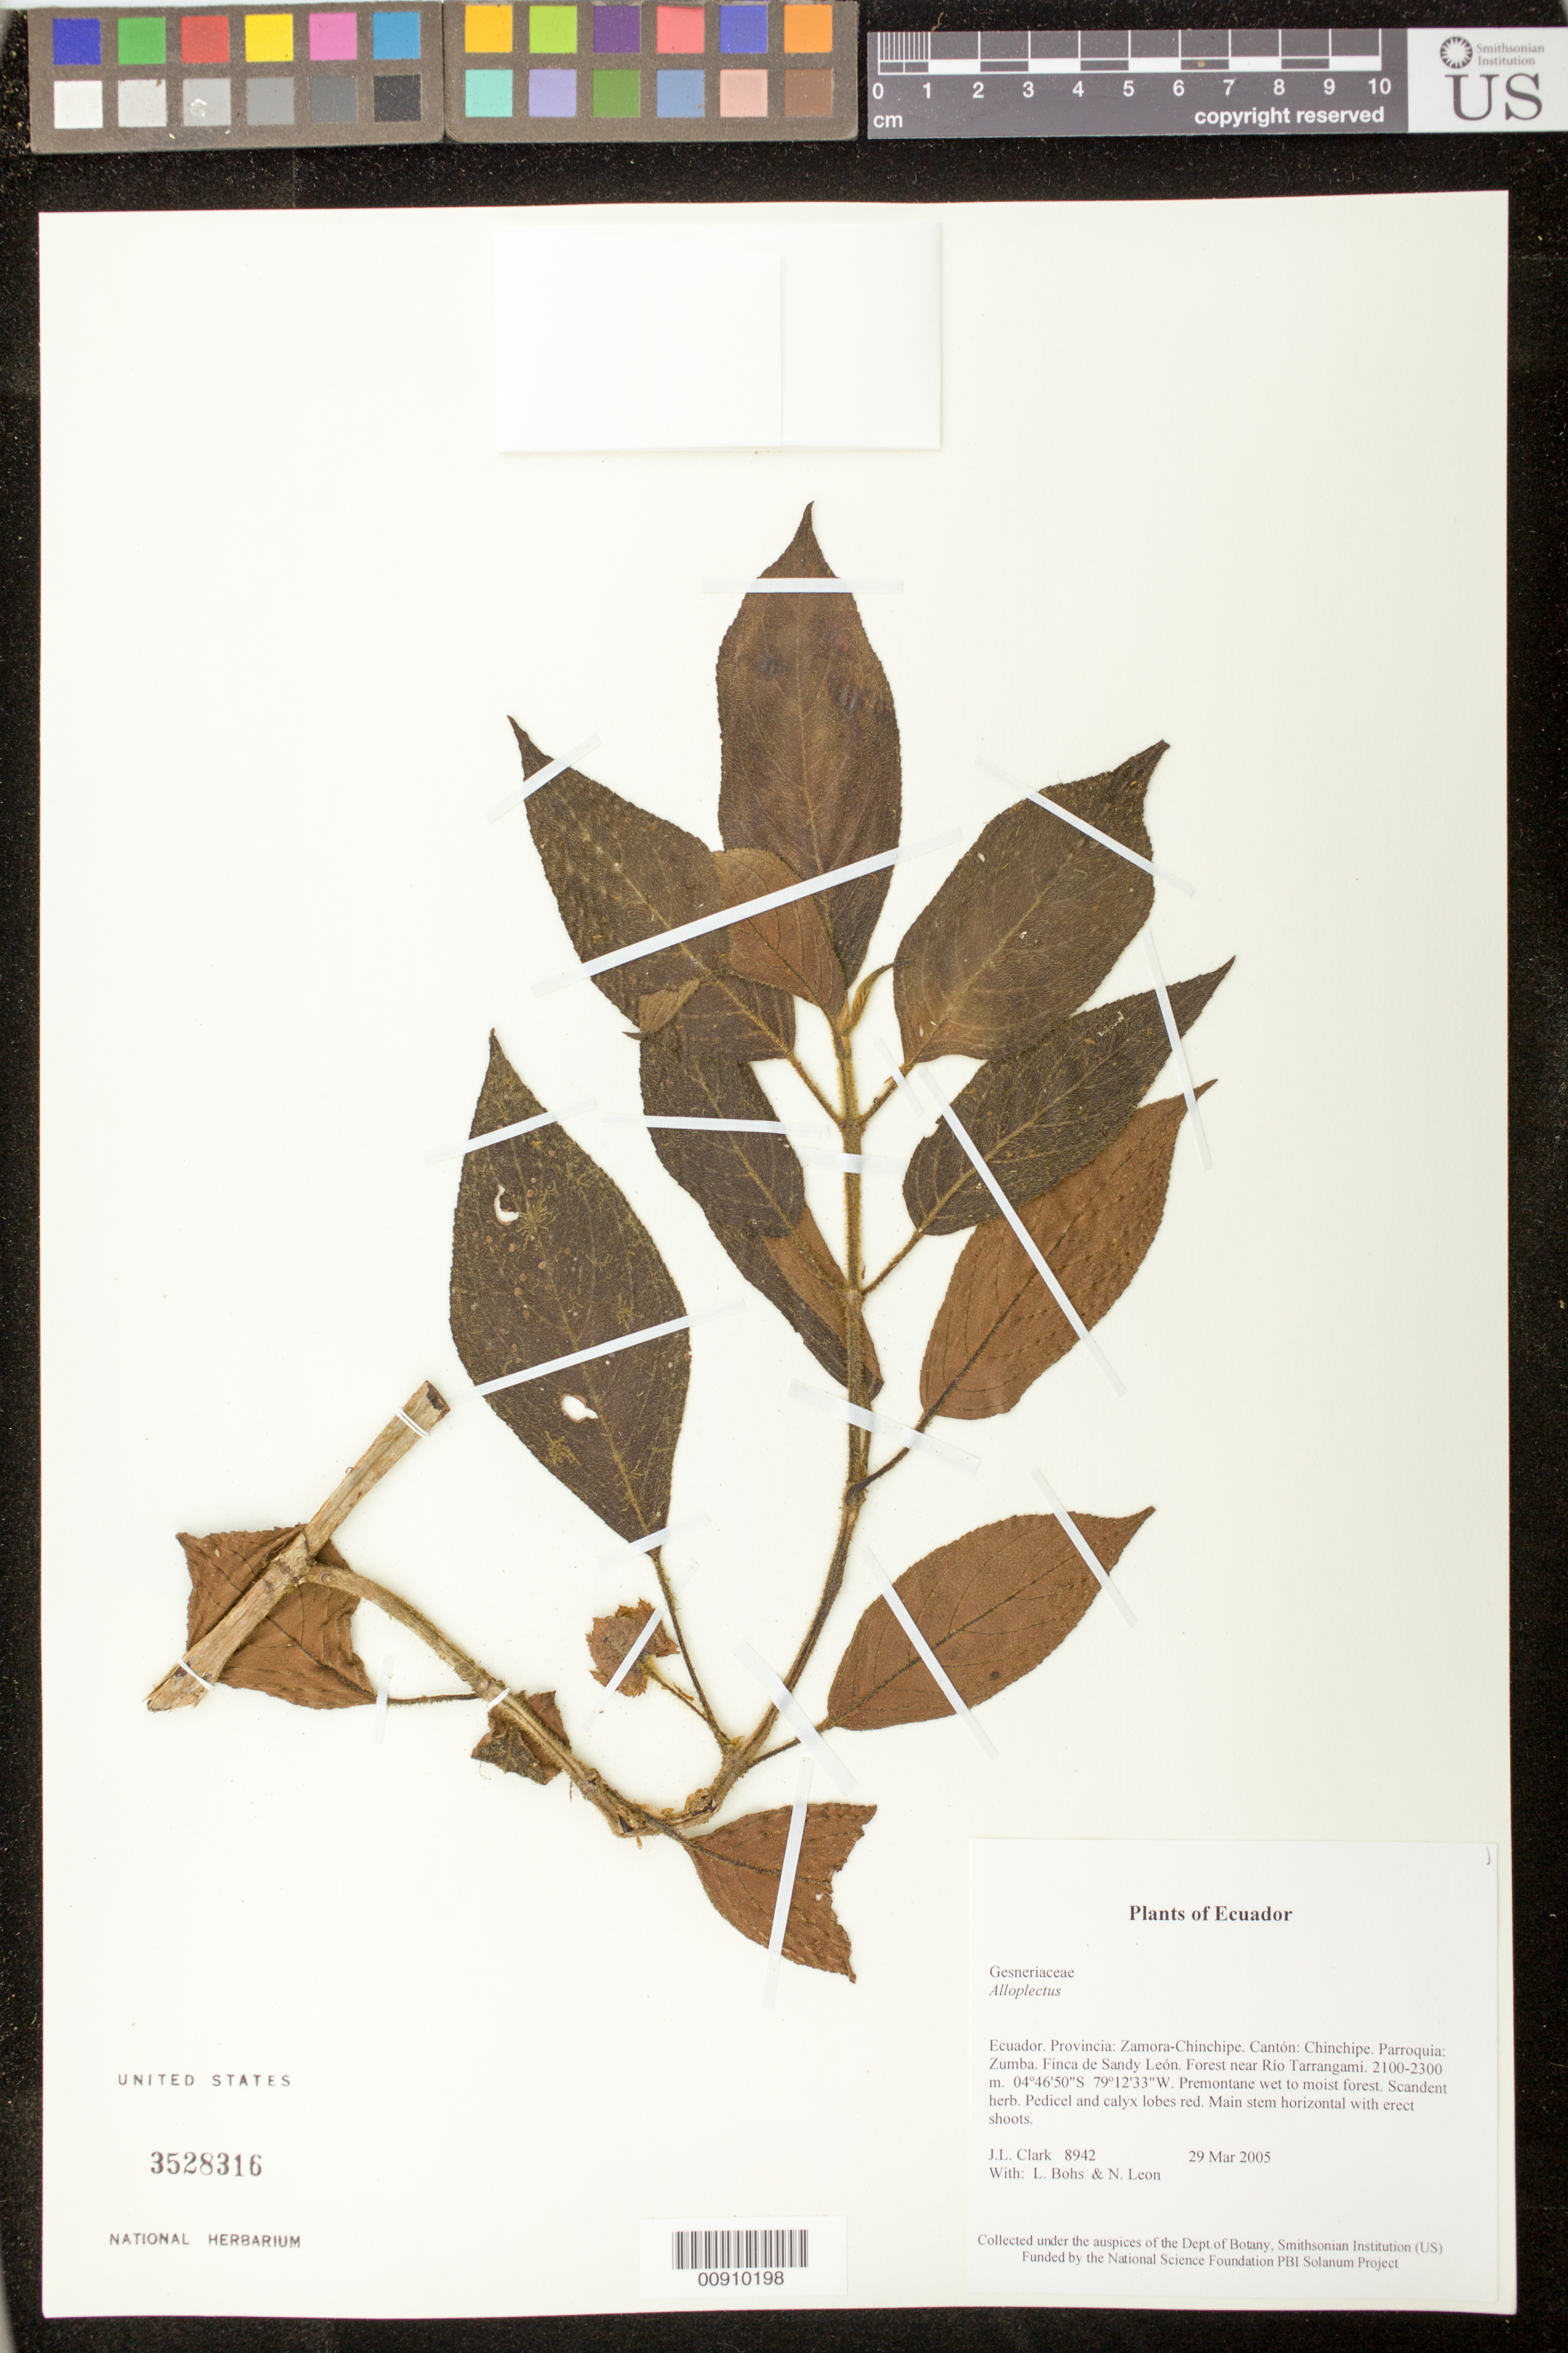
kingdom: Plantae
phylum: Tracheophyta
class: Magnoliopsida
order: Lamiales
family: Gesneriaceae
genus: Alloplectus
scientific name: Alloplectus sp.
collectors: J. L. Clark, L. A. Bohs & N. Leon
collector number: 8942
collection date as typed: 29 Mar 2005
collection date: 2005-03-29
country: Ecuador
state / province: Zamora-Chinchipe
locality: Chinchipe. Parroquia: Zumba. Finca de Sandy León. Forest near Río Tarrangami.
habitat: Premontane wet to moist forest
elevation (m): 2100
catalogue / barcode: US 3528316